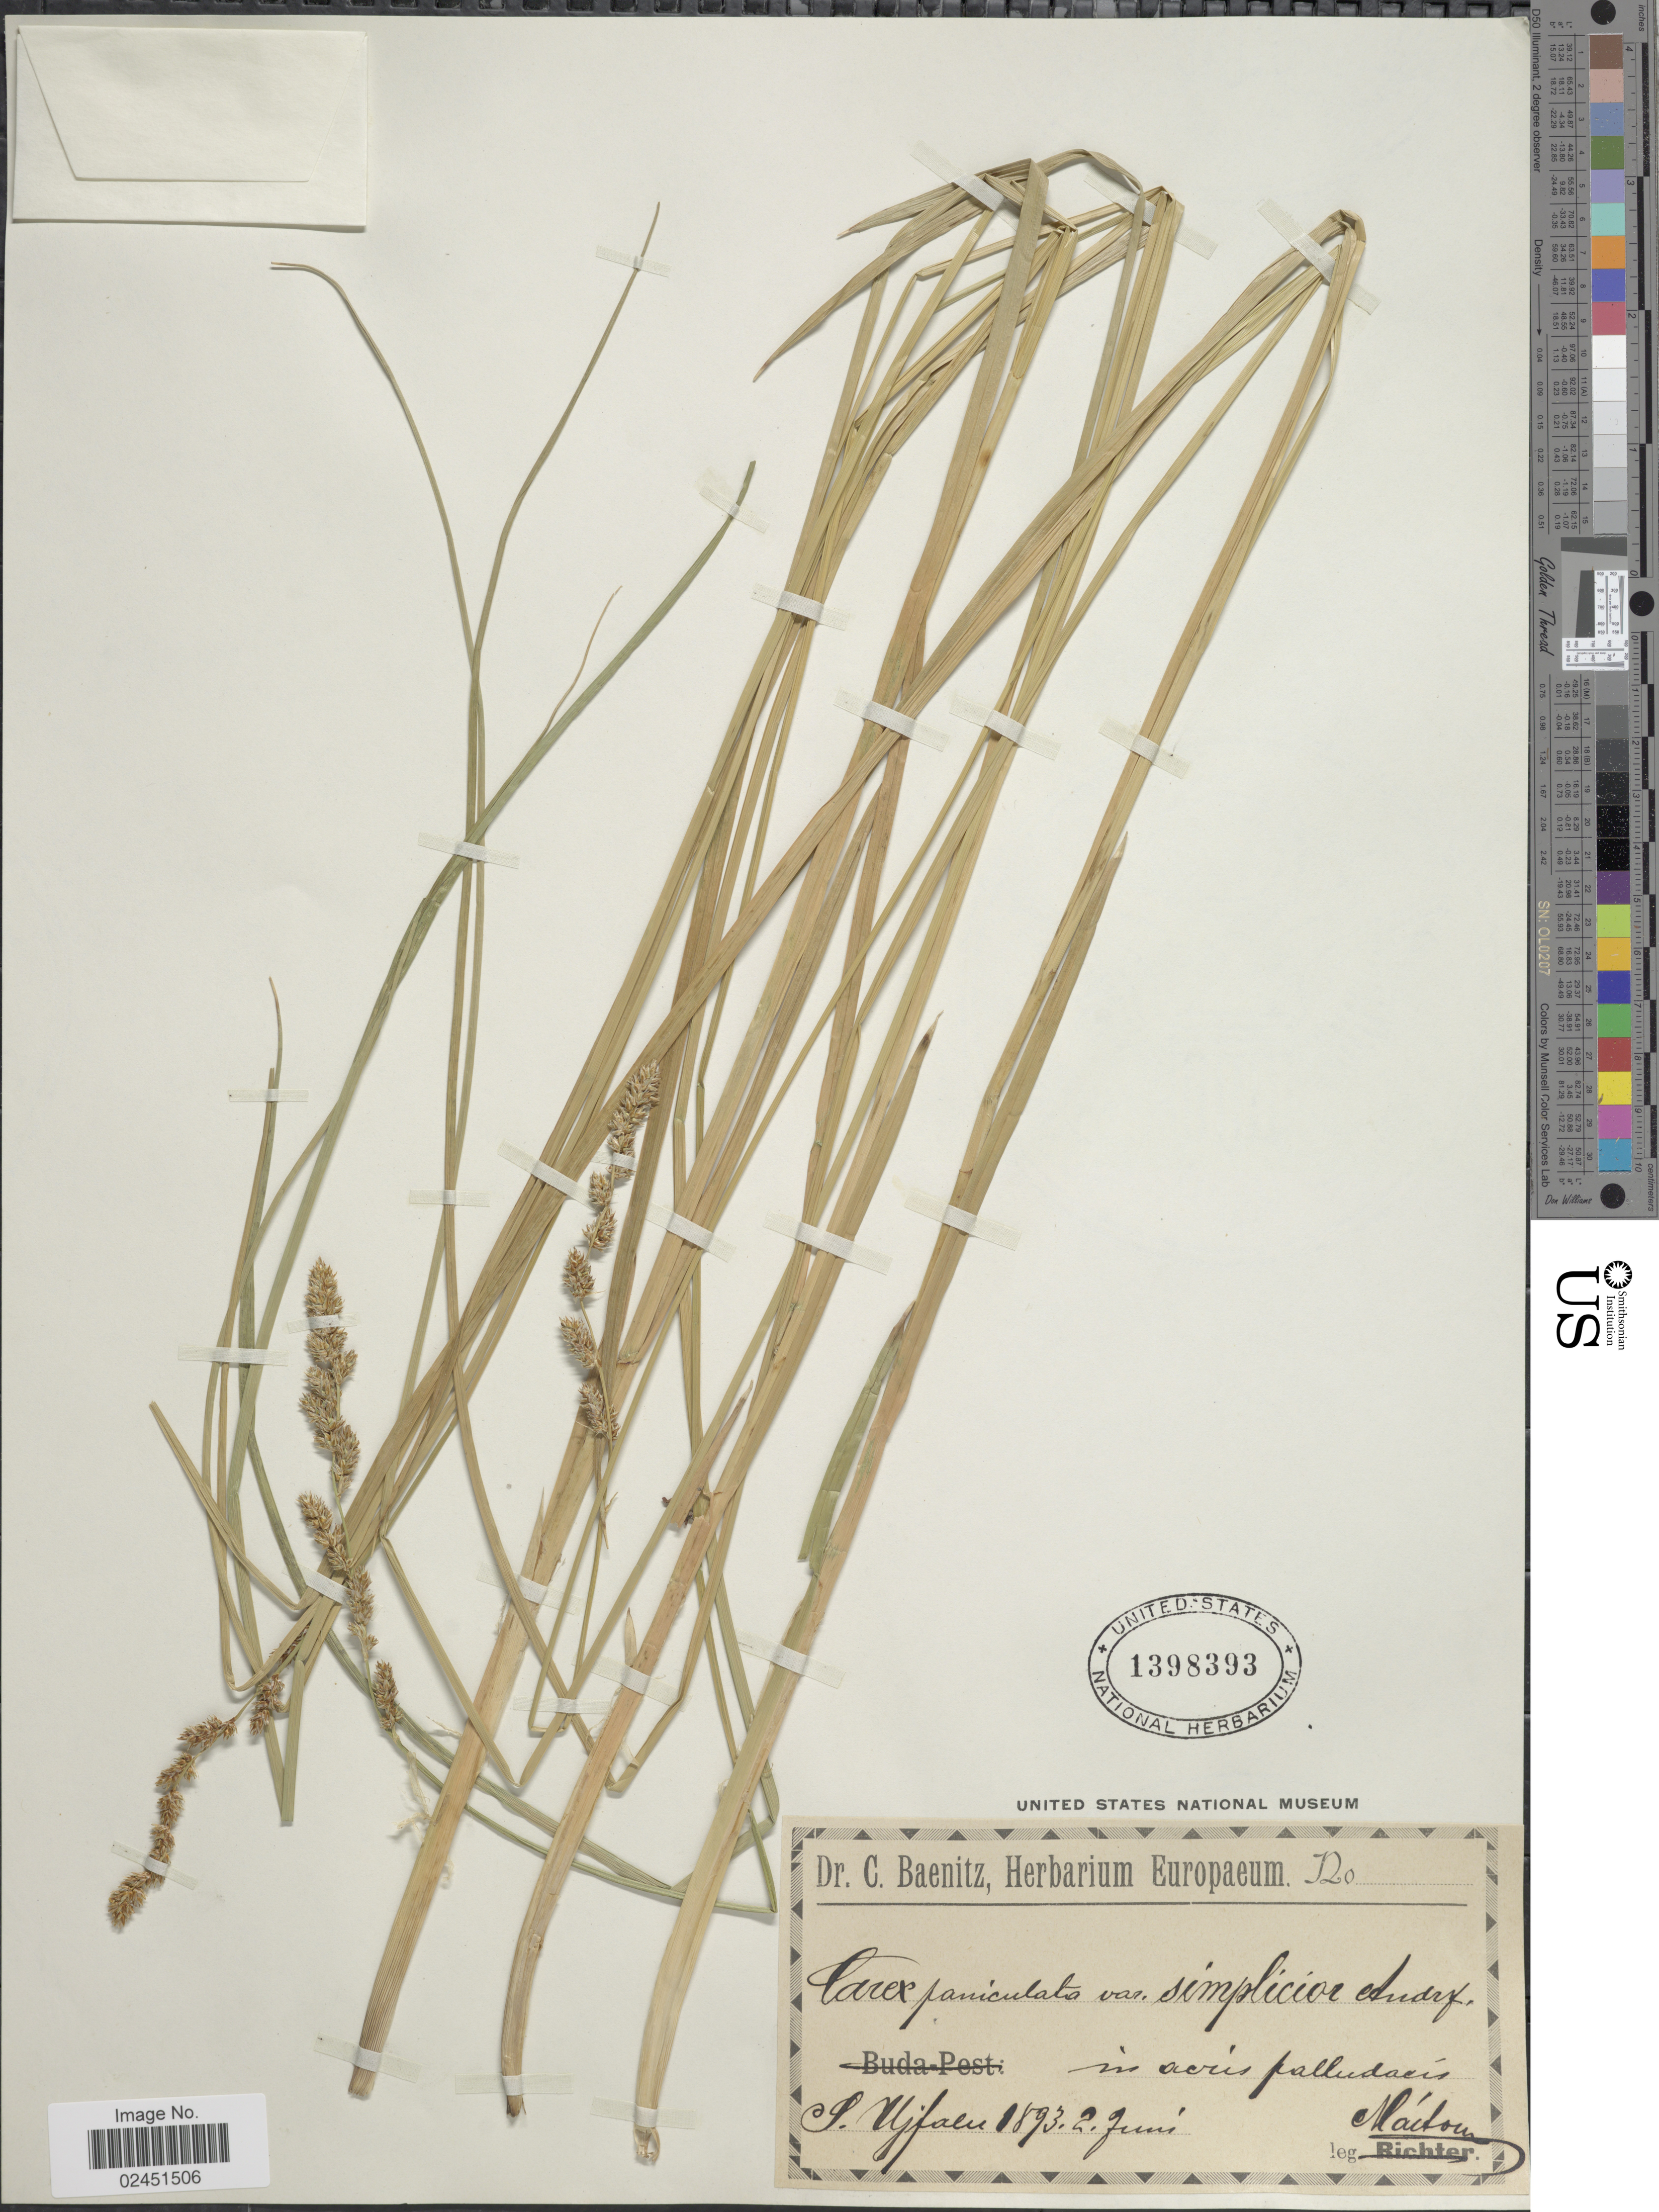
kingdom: Plantae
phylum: Tracheophyta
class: Liliopsida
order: Poales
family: Cyperaceae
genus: Carex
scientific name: Carex paniculata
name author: L.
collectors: Maitoun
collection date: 1893-06-02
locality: In acris palludacis S. Ujfalu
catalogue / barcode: US 1398393